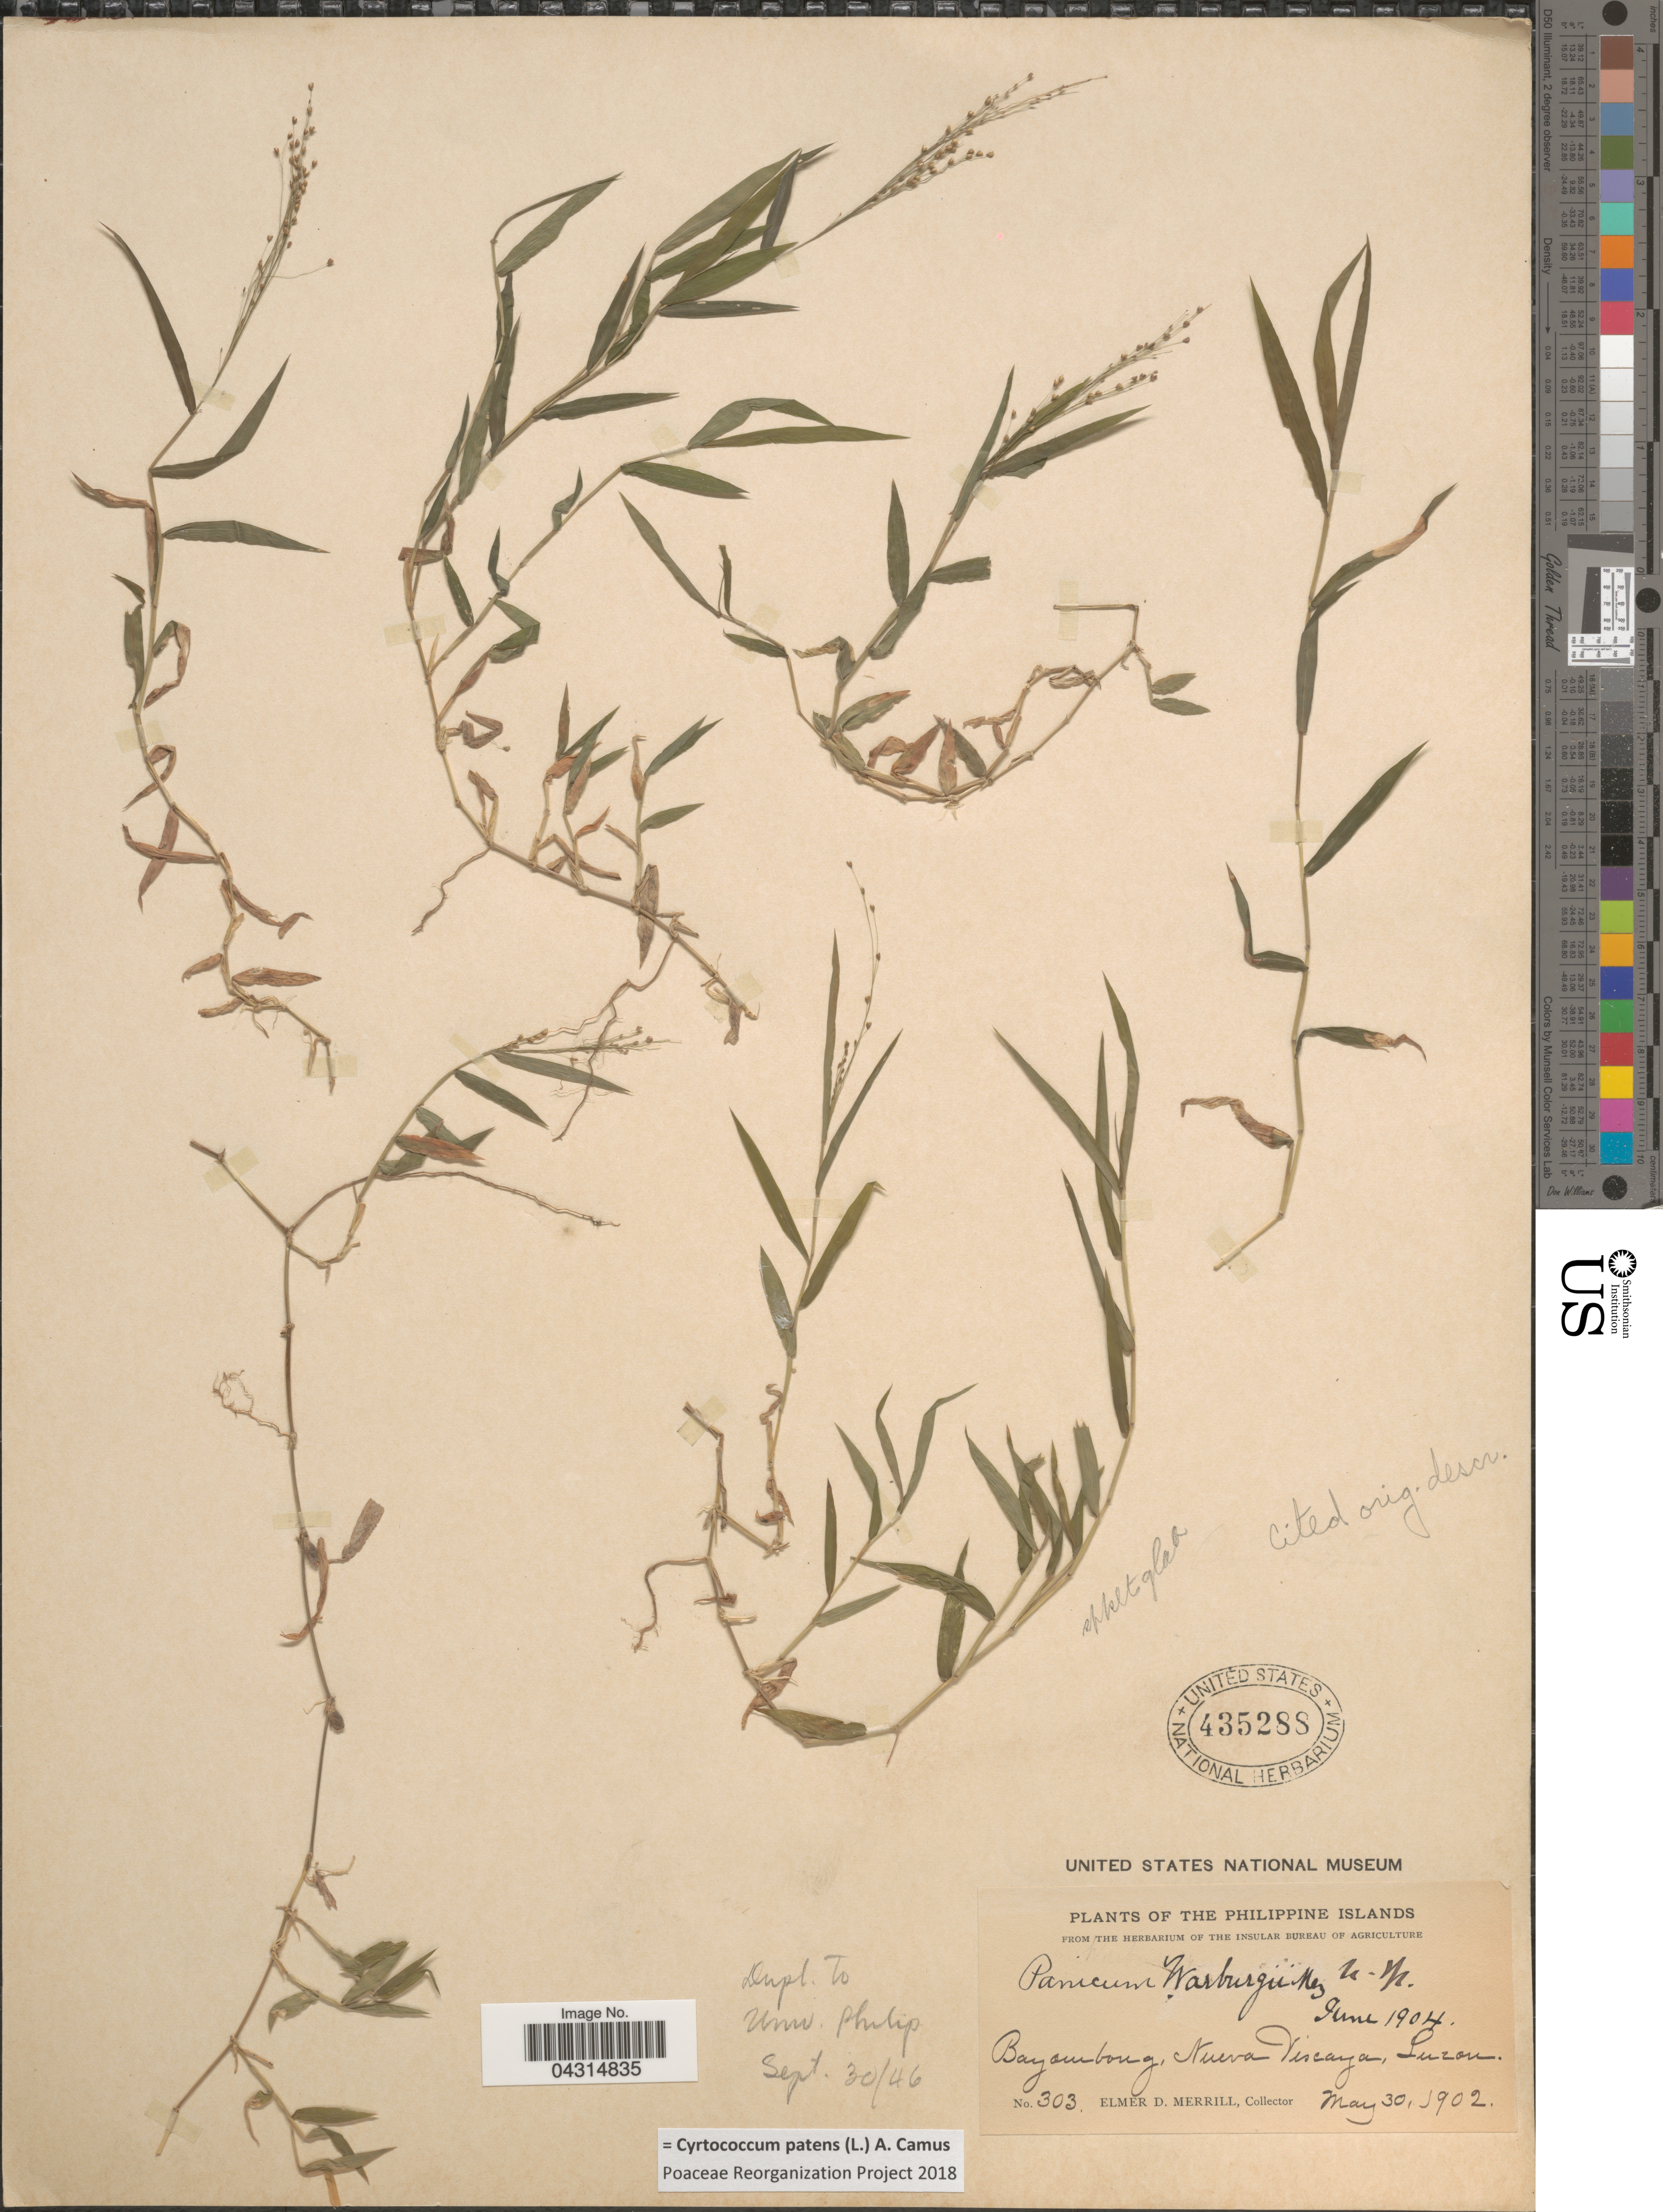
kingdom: Plantae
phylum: Tracheophyta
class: Liliopsida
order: Poales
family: Poaceae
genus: Cyrtococcum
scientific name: Cyrtococcum patens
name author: (L.) A. Camus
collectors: E. D. Merrill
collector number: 303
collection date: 1902-05-30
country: Philippines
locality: Bayambong, Nueva Viscaya, Luzon.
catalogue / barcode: US 435288